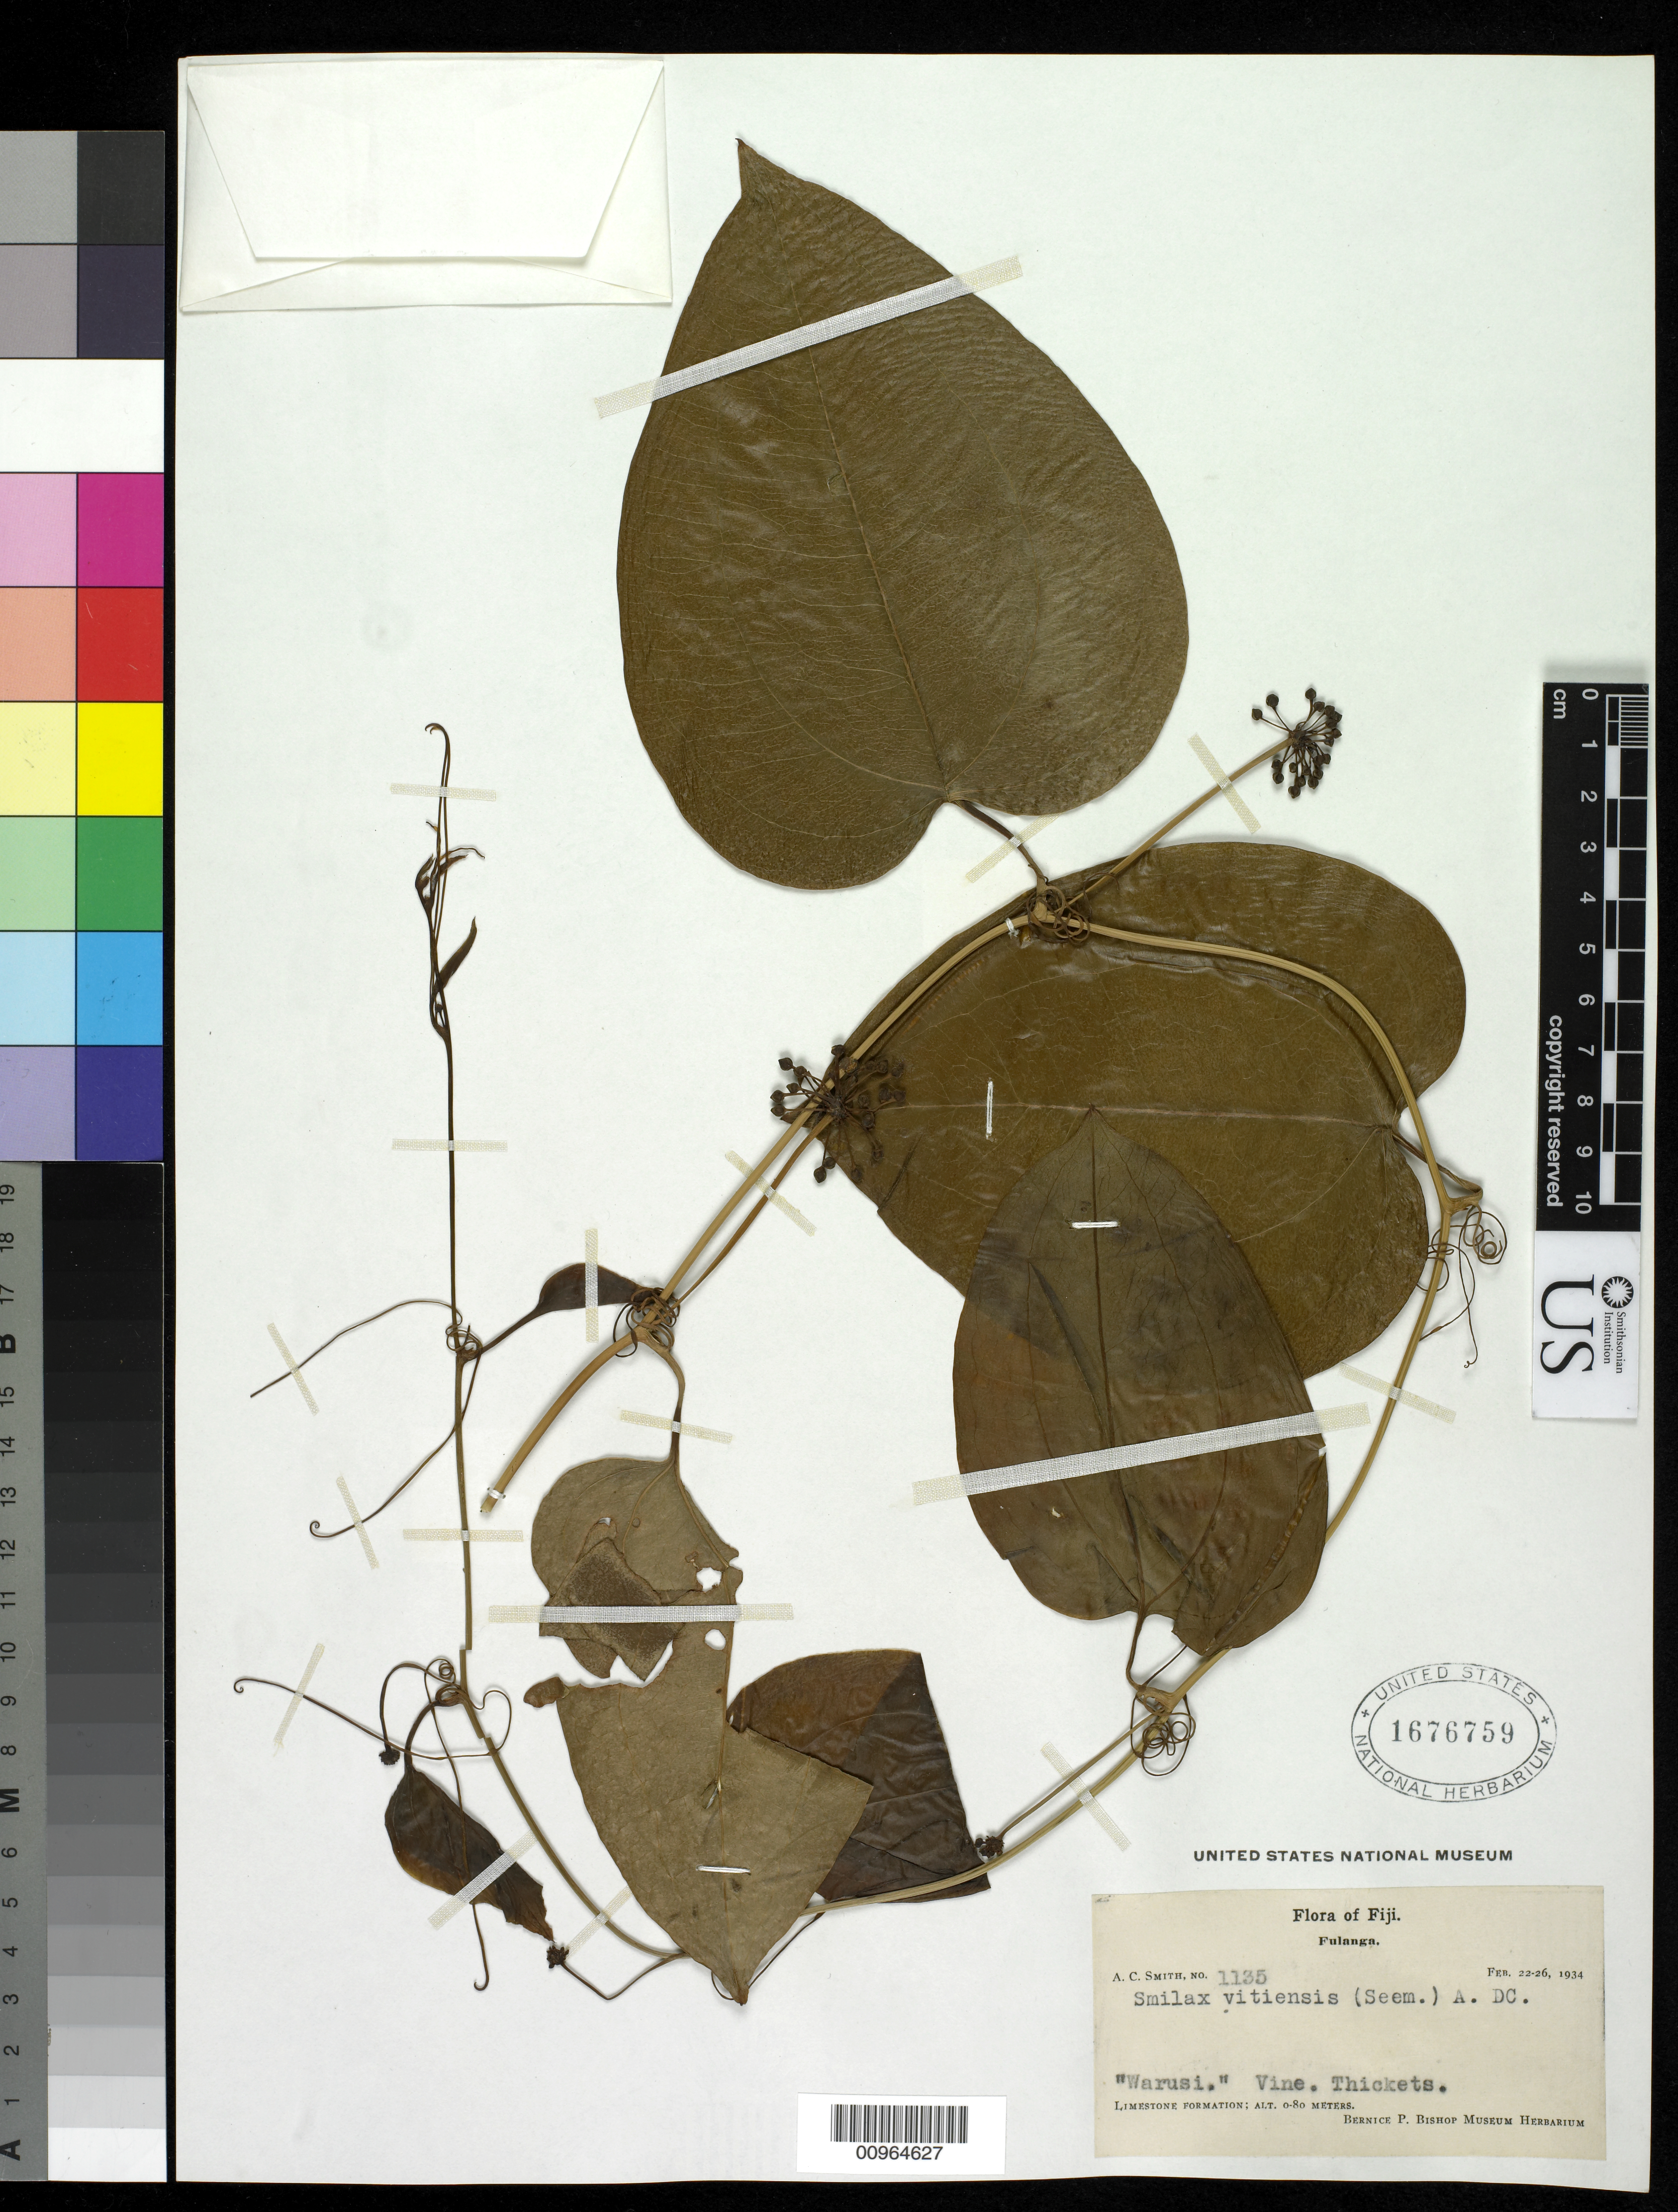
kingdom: Plantae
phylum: Tracheophyta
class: Liliopsida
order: Liliales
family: Smilacaceae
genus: Smilax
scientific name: Smilax vitiensis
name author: (Seem.) A. DC.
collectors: C. A. Smith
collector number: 1135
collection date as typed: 22 Feb 1934 to 26 Feb 1934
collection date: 1934-02-22/1934-02-26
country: Fiji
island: Fulaga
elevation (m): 0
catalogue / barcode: US 1676759